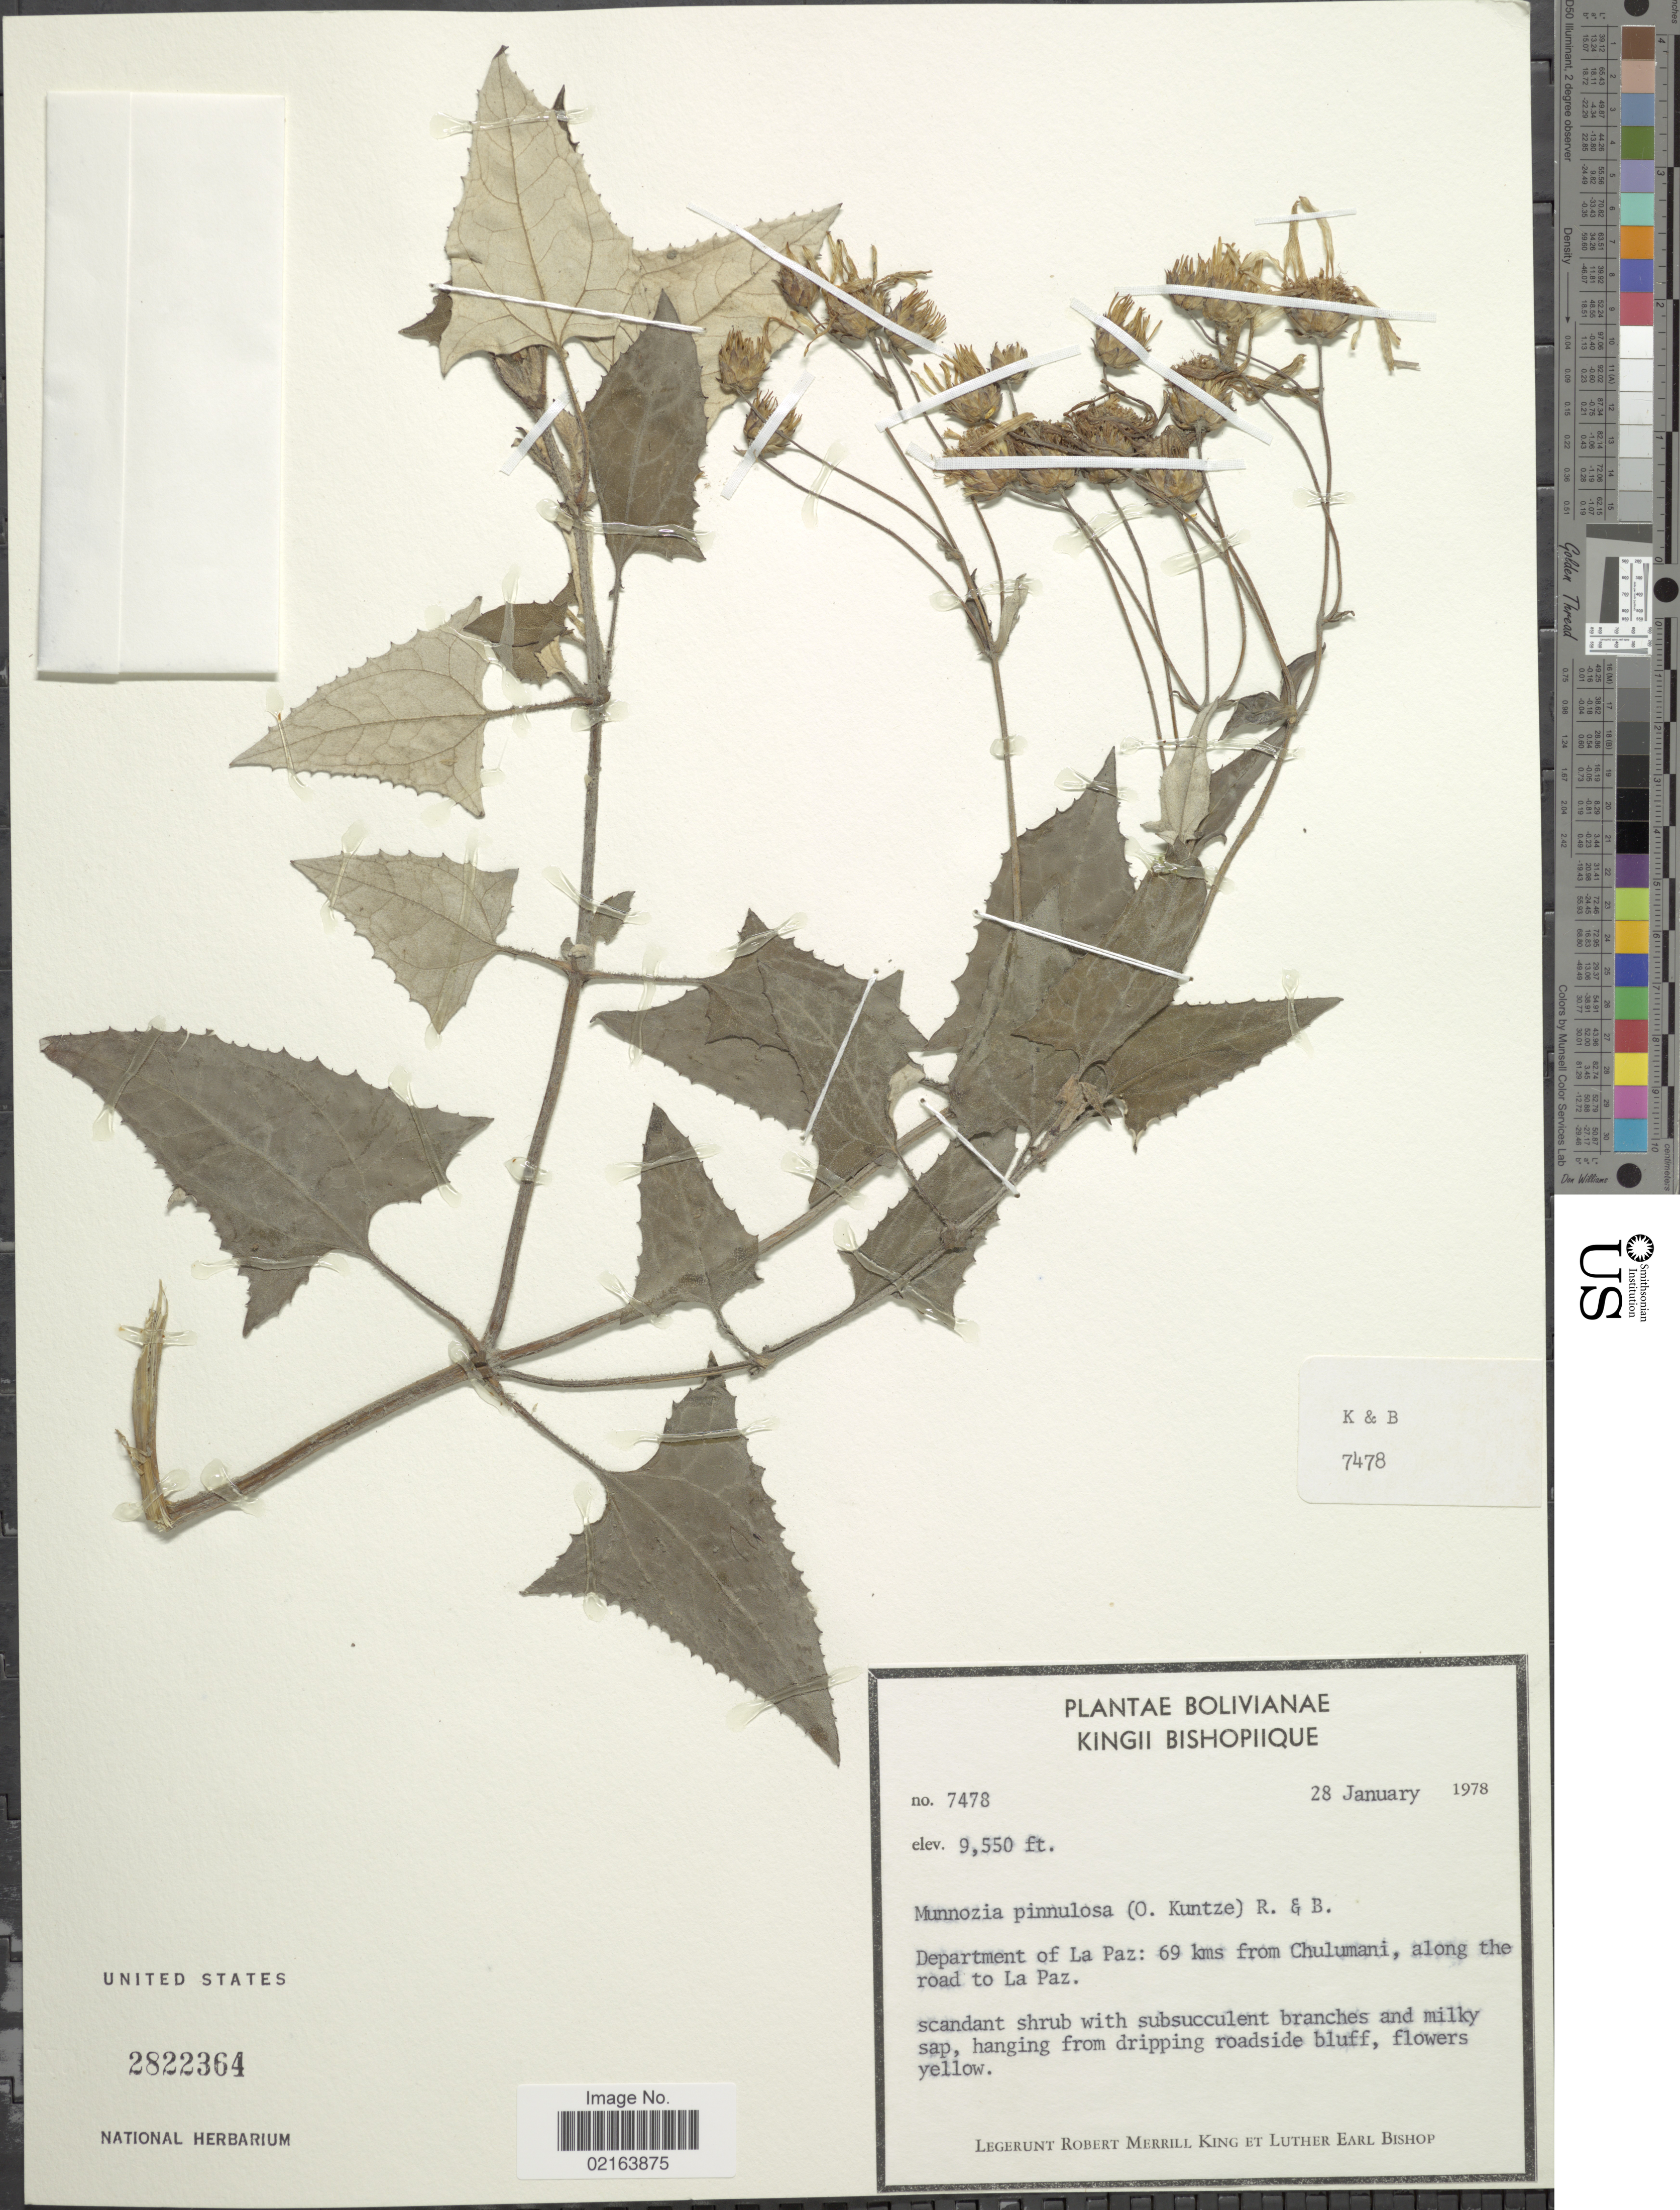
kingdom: Plantae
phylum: Tracheophyta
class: Magnoliopsida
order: Asterales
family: Asteraceae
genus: Munnozia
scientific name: Munnozia pinnulosa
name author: (Kuntze) H. Rob. & Brettell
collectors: R. M. King & L. E. Bishop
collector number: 7478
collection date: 1978-01-28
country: Bolivia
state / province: La Paz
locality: Department of La Paz: 69 kms from Chulumani, along the road to La Paz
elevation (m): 2911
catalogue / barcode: US 2822364